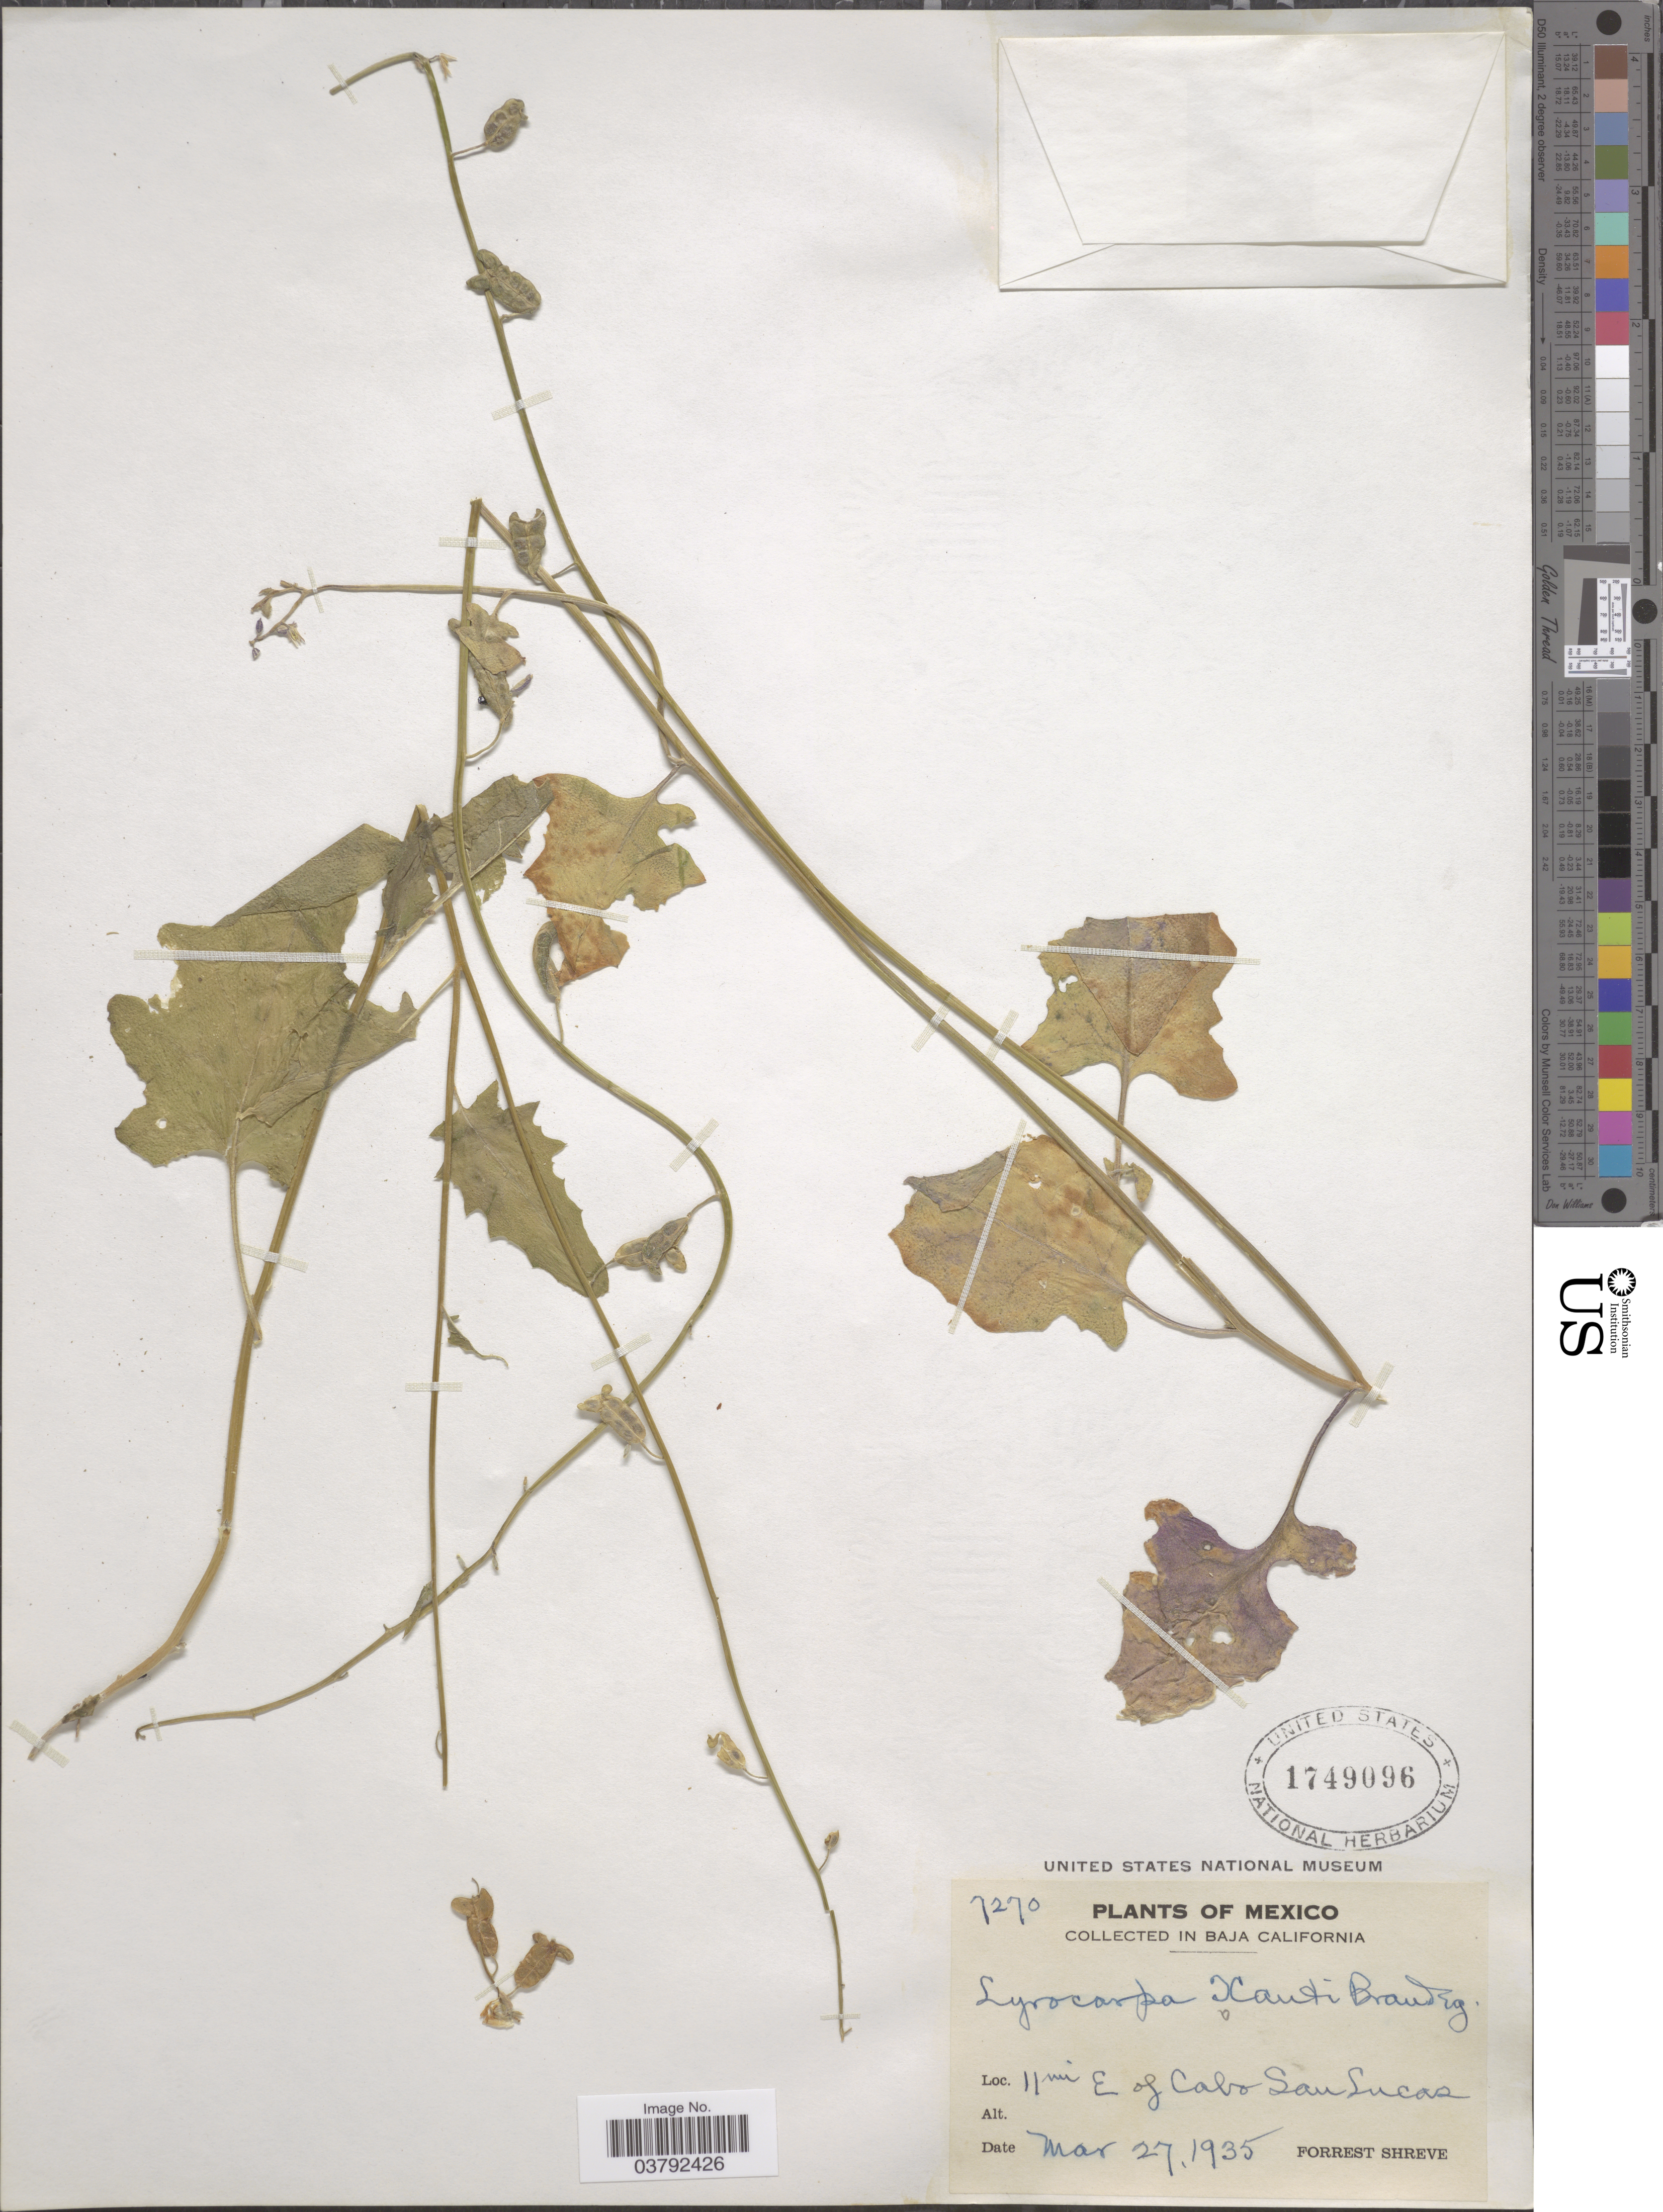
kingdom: Plantae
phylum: Tracheophyta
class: Magnoliopsida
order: Brassicales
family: Brassicaceae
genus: Lyrocarpa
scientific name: Lyrocarpa xantii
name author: Brandegee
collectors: F. Shreve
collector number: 7270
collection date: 1935-03-27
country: Mexico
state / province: Baja California Sur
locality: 11 mi E of Cabo San Lucas.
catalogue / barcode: US 1749096